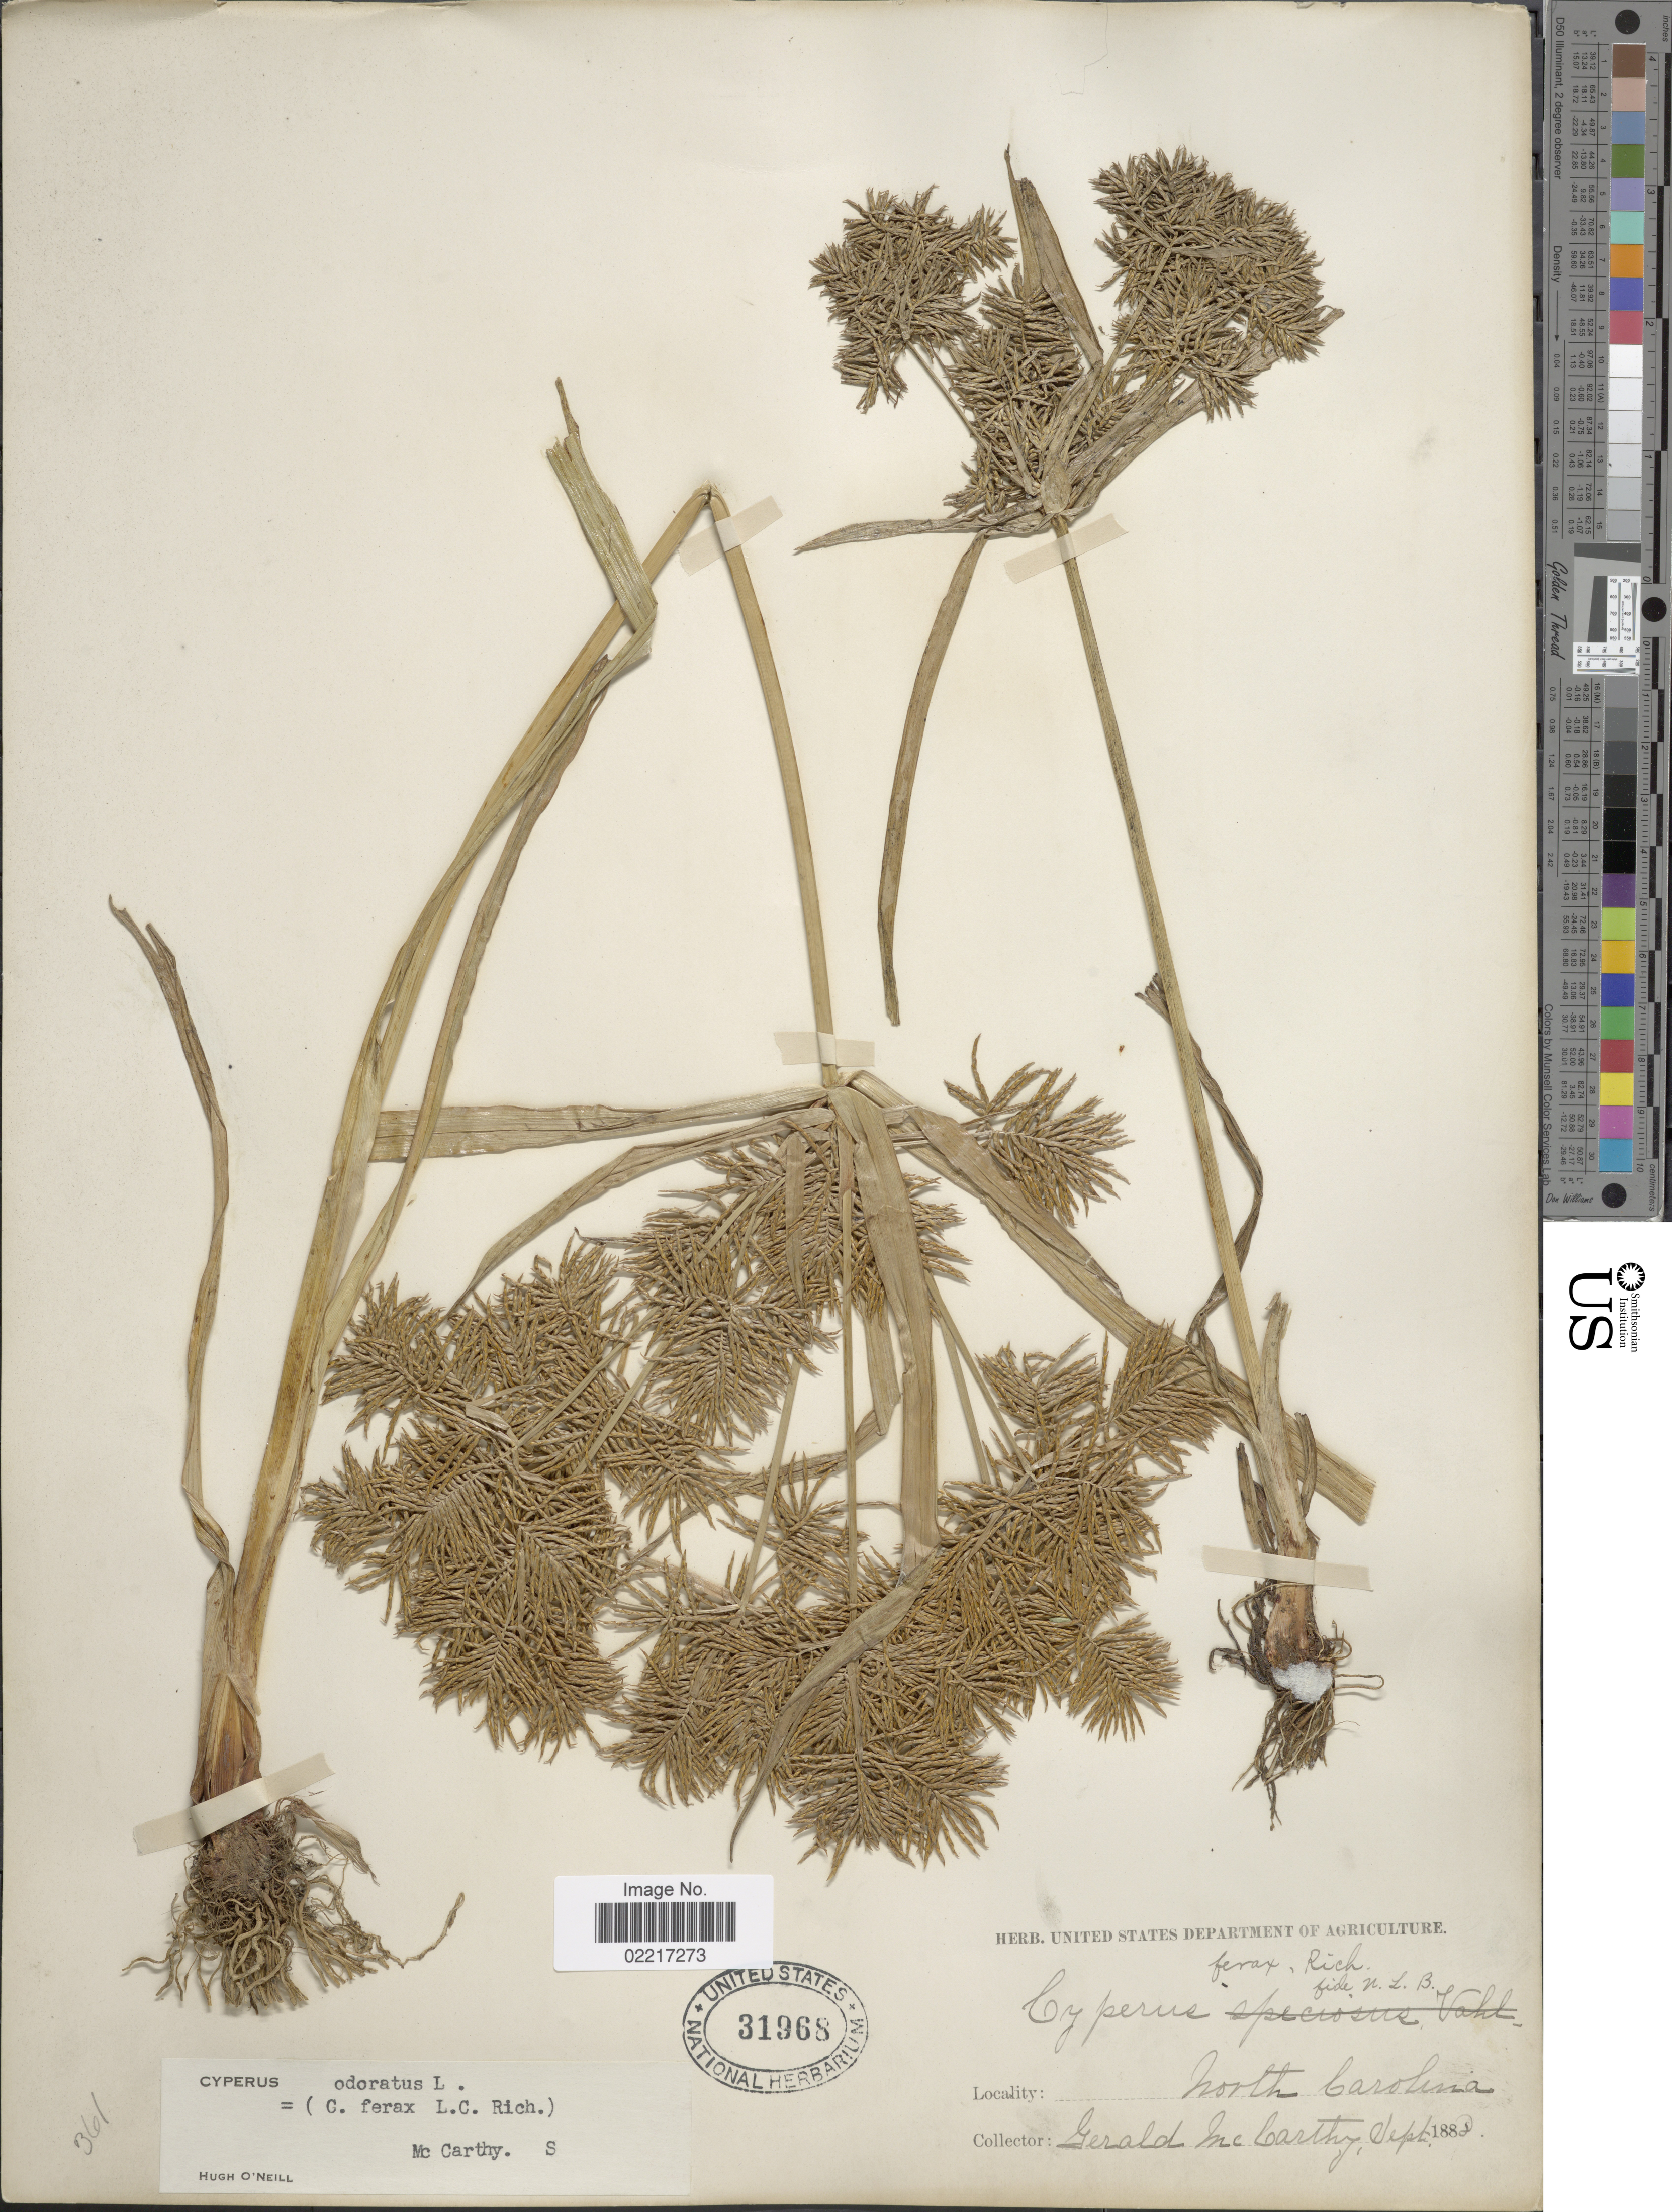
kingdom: Plantae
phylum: Tracheophyta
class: Liliopsida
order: Poales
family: Cyperaceae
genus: Cyperus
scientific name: Cyperus odoratus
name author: L.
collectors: M. McCarthy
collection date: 1888-09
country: United States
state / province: North Carolina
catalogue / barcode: US 31968